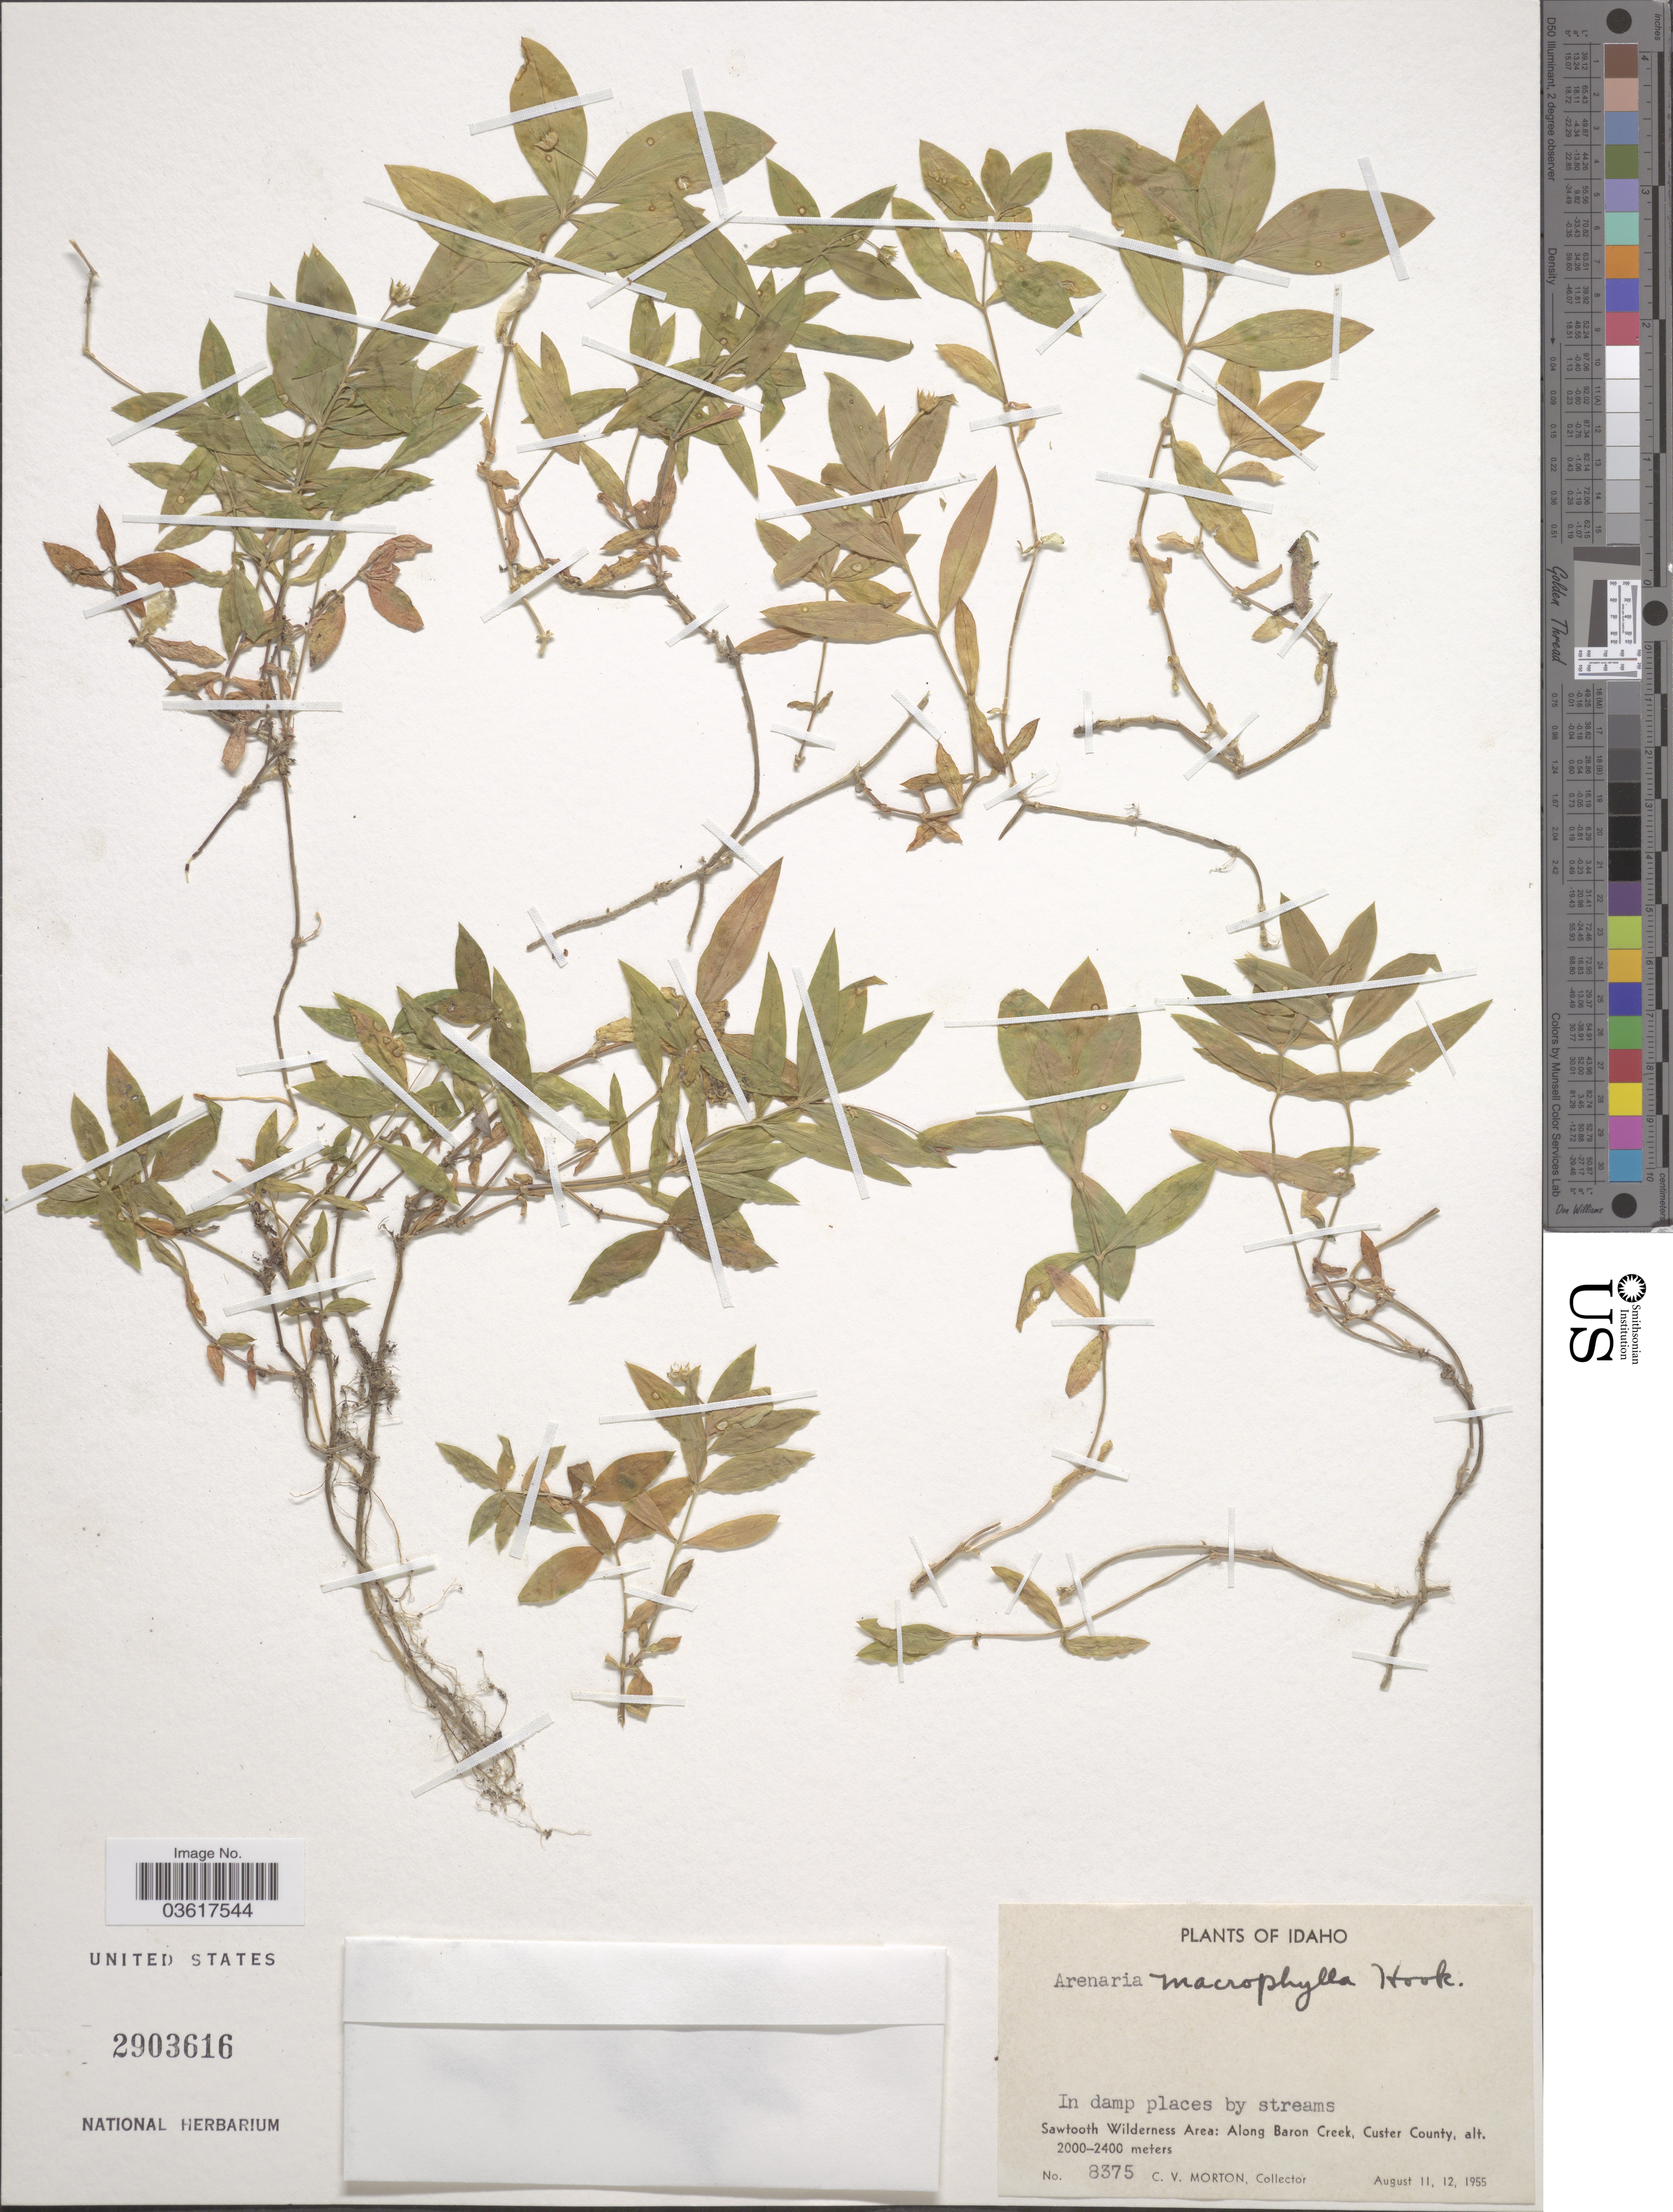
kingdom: Plantae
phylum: Tracheophyta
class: Magnoliopsida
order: Caryophyllales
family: Caryophyllaceae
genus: Moehringia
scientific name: Moehringia macrophylla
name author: (Hook.) Fenzl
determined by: Strong, Mark T., (BOT), Smithsonian Institution - National Museum of Natural History (UNITED STATES)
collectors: C. V. Morton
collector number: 8375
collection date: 1955-08-11/1955-08-12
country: United States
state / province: Idaho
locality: Sawtooth Wilderness Area: Along Baron Creek, Custer County.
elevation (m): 2000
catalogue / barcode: US 2903616